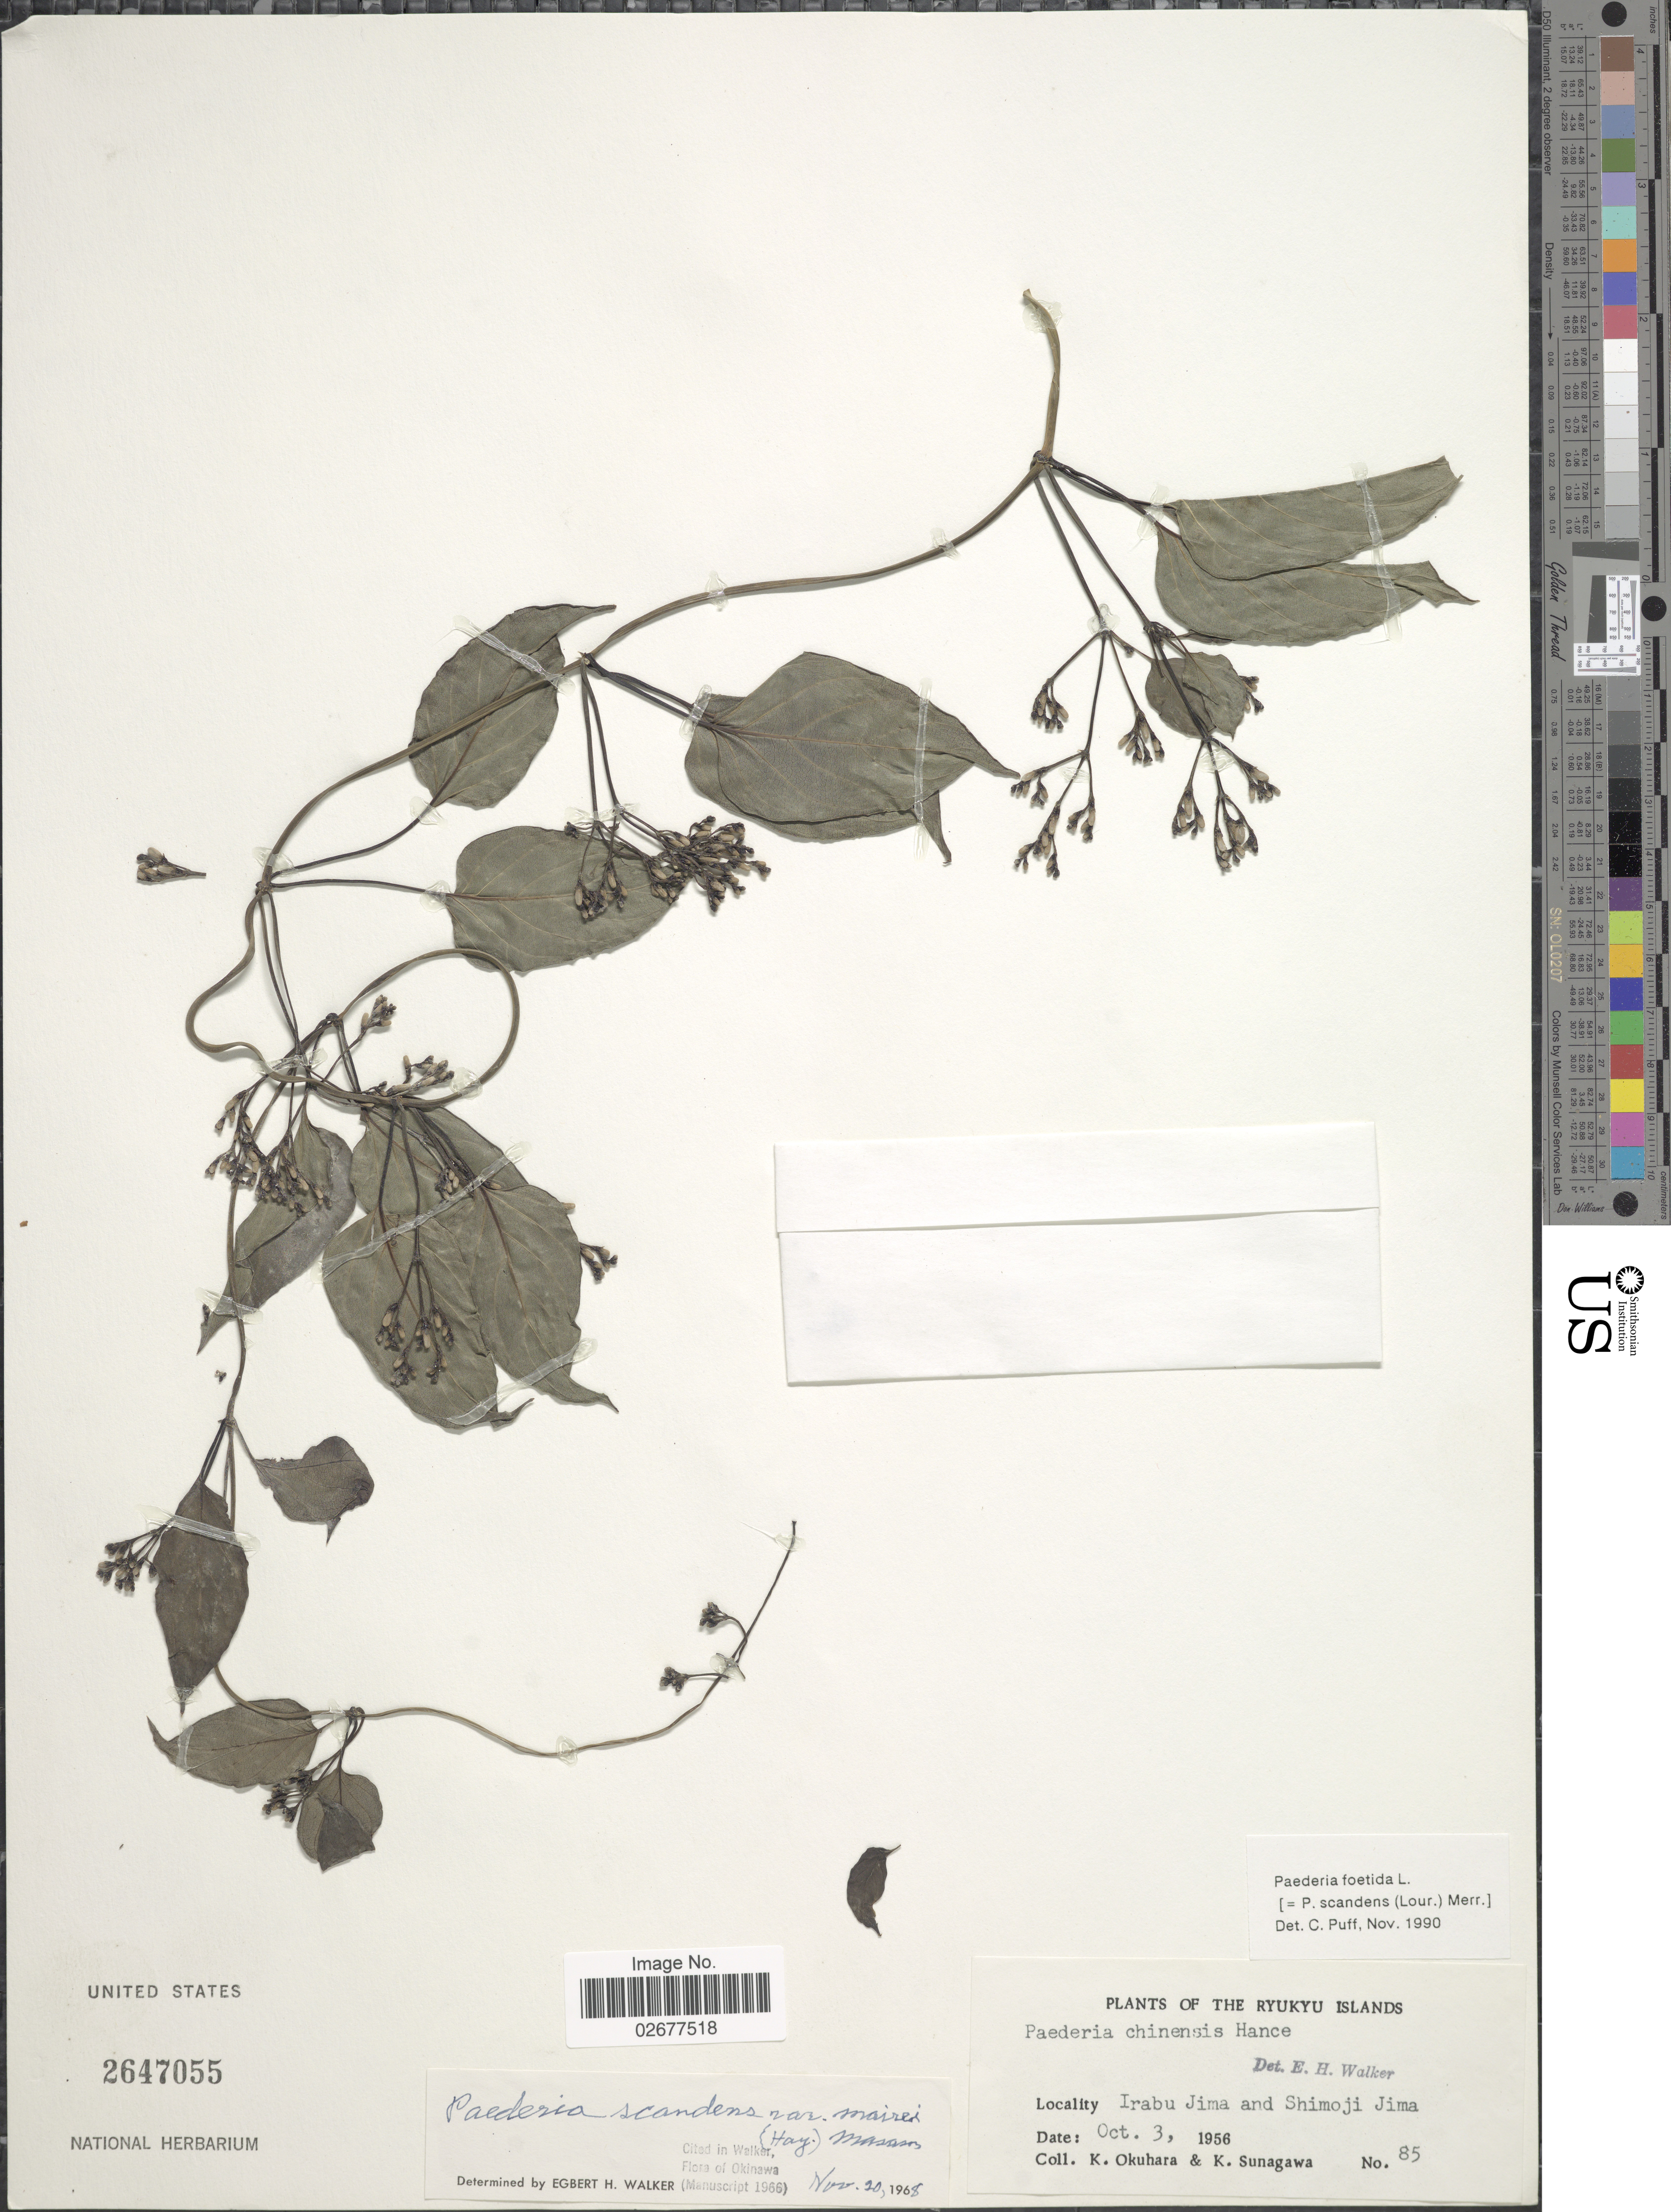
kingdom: Plantae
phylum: Tracheophyta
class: Magnoliopsida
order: Gentianales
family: Rubiaceae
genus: Paederia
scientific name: Paederia foetida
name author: L.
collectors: K. Okuhara & K. Sunagawa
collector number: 85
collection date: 1956-10-03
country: Japan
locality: Ryukyu Islands. Irabu Jima and Shimoji Jima.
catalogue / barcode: US 2647055